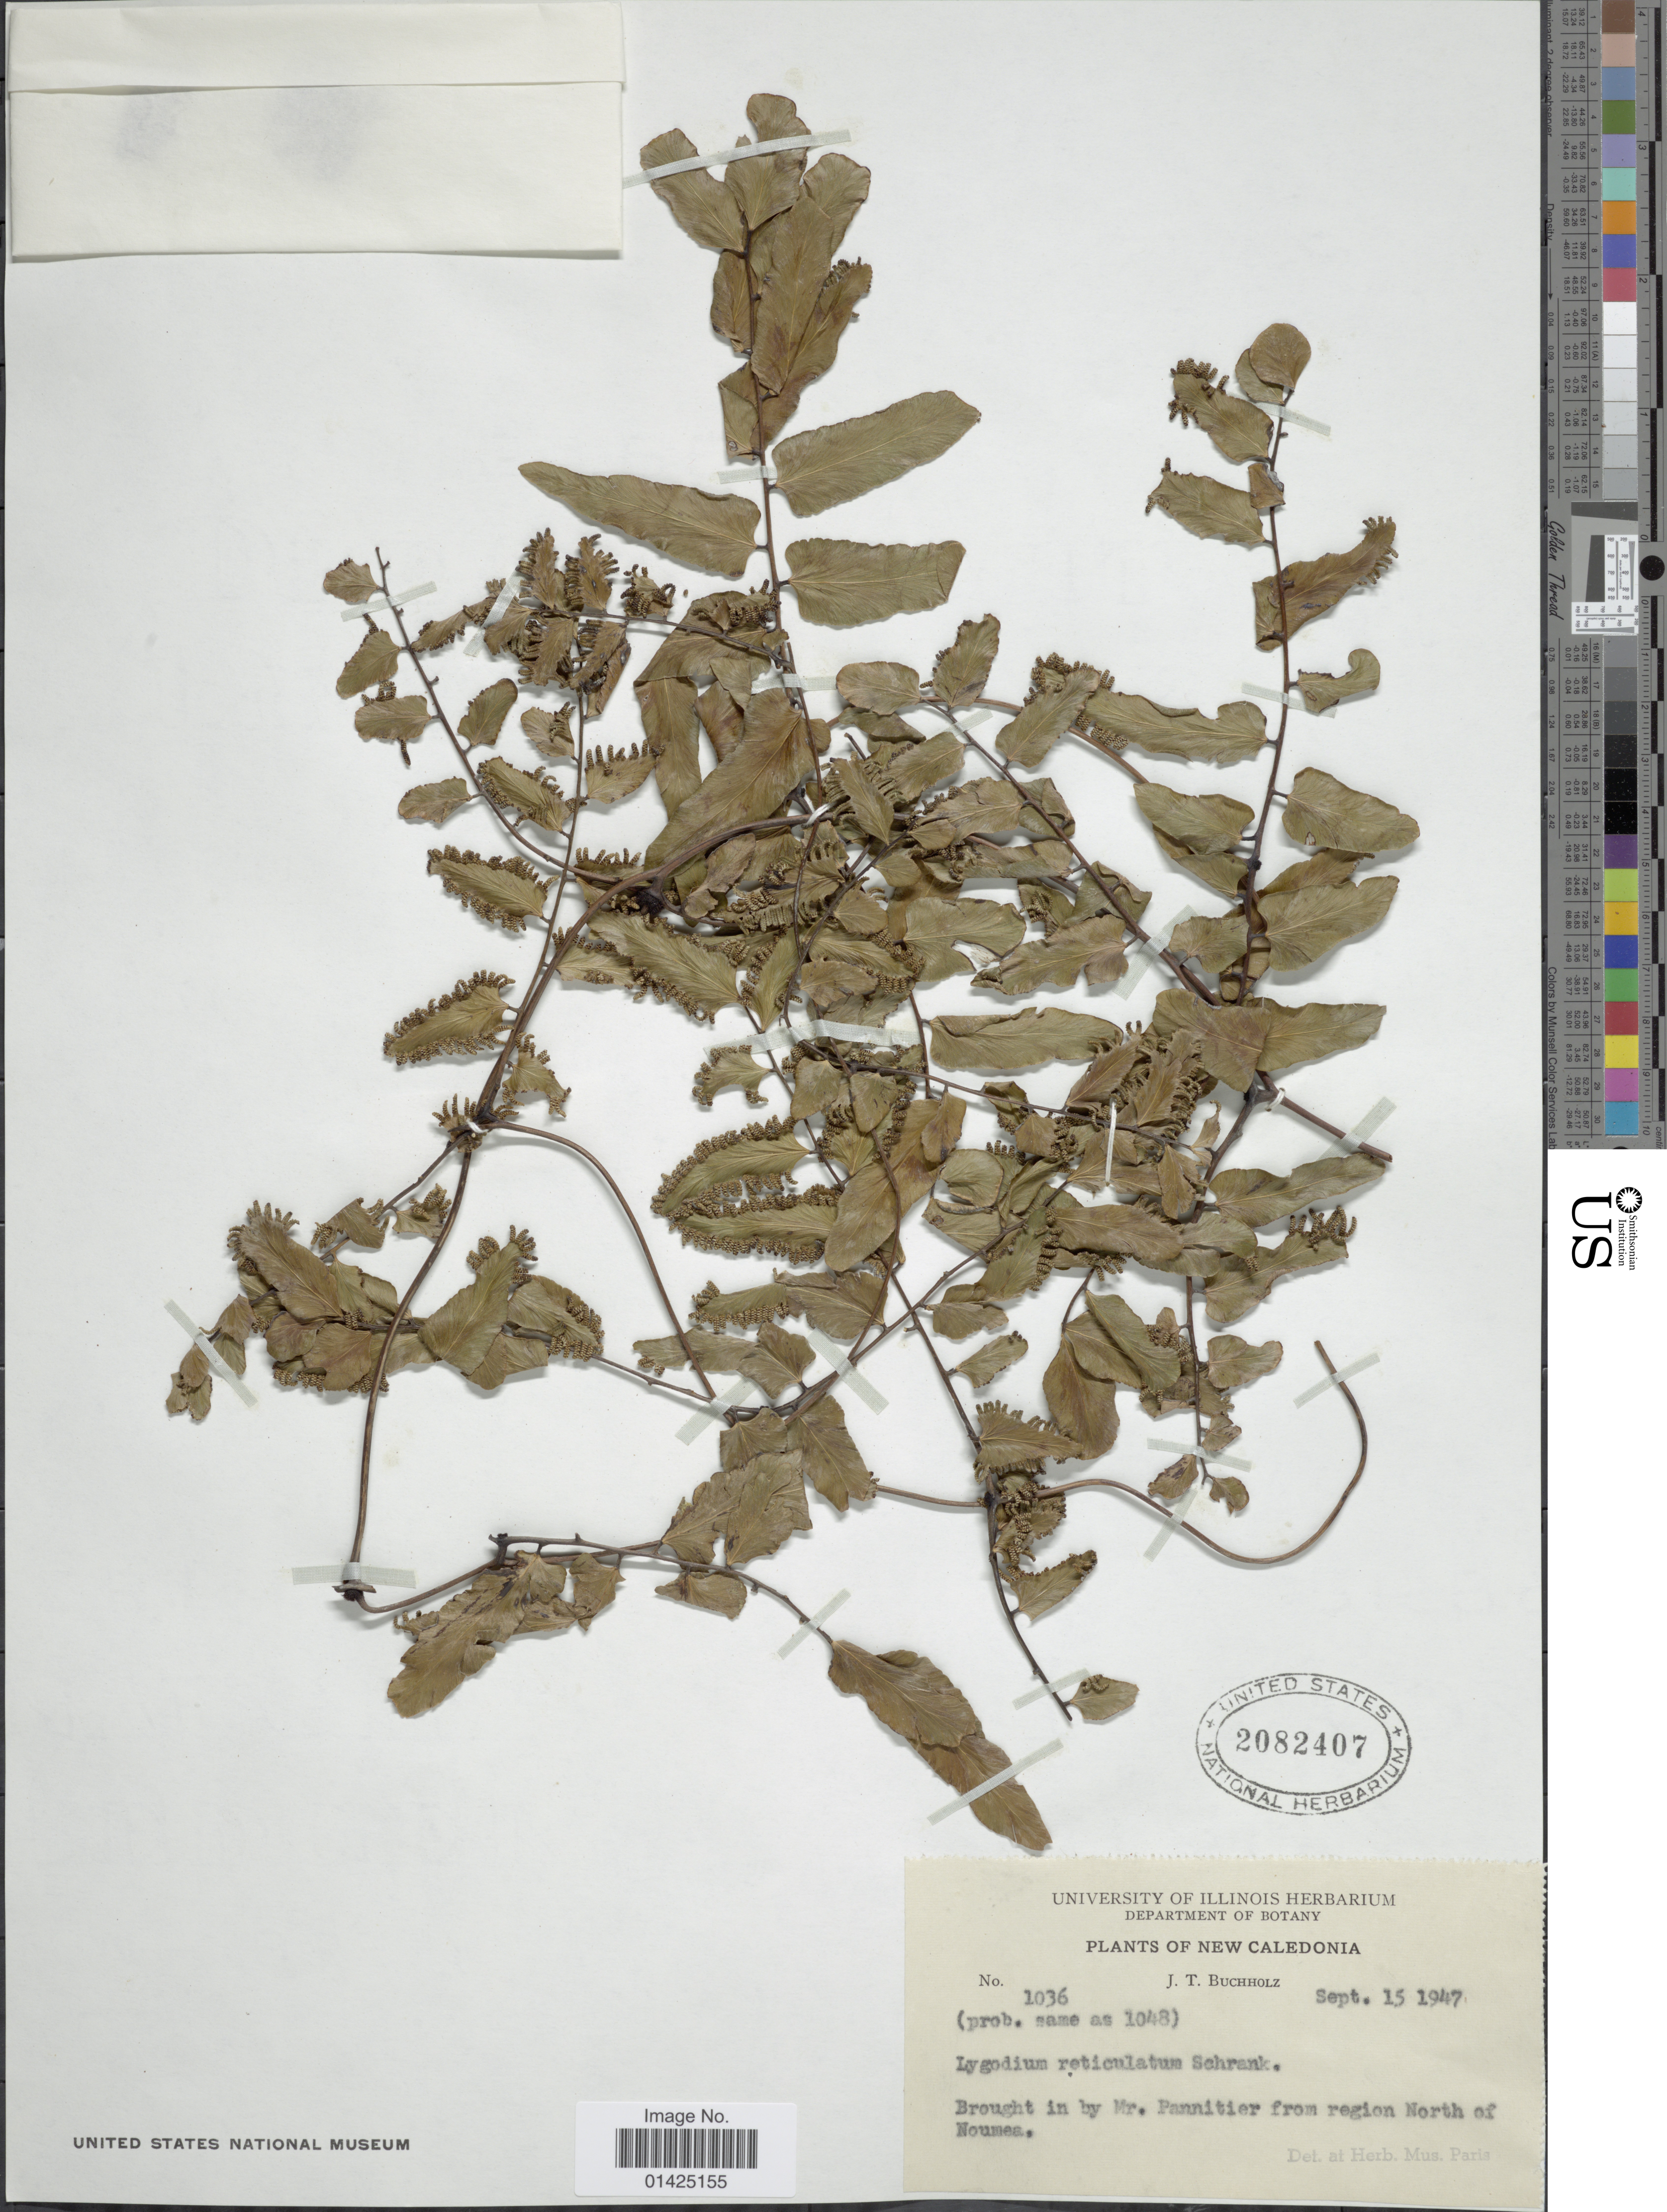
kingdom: Plantae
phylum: Tracheophyta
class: Polypodiopsida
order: Schizaeales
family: Lygodiaceae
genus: Lygodium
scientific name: Lygodium reticulatum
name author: Schkuhr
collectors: J. T. Buchholz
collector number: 1036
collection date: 1947-09-15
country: New Caledonia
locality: Brought in by Mr. Pannirier fromRegion North of Noumes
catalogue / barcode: US 2082407